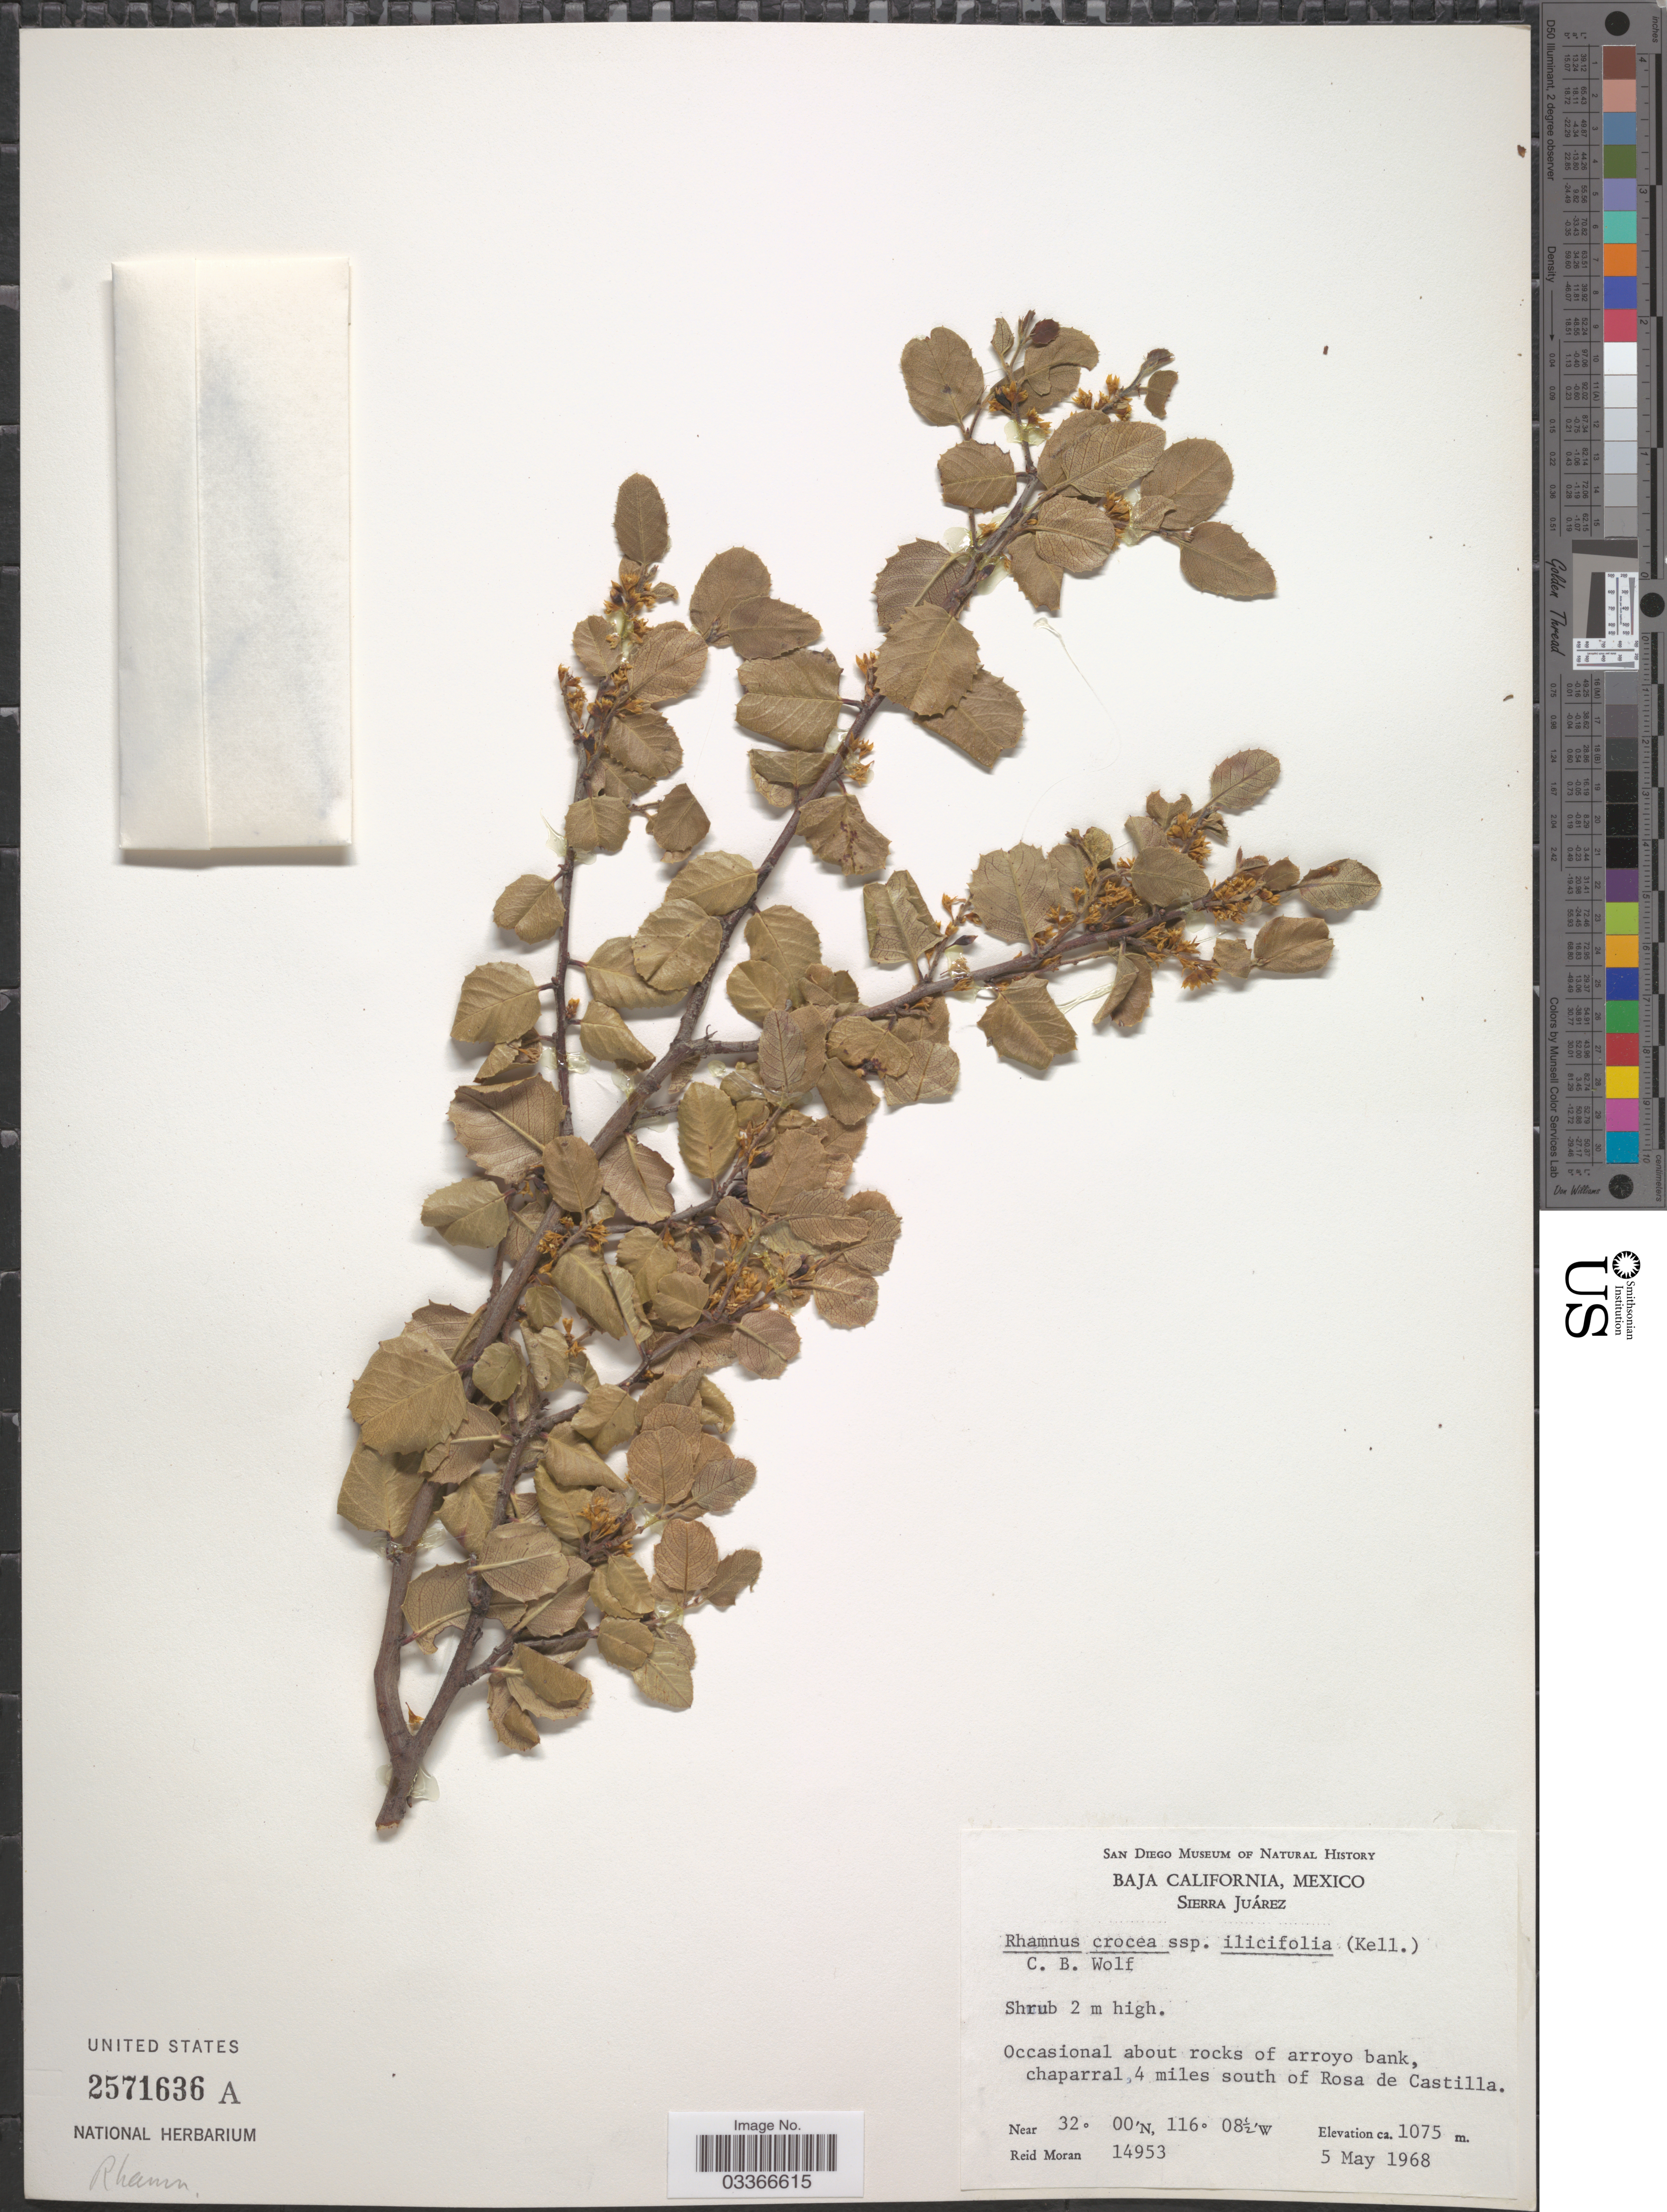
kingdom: Plantae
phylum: Tracheophyta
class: Magnoliopsida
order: Rosales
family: Rhamnaceae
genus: Rhamnus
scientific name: Rhamnus crocea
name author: Nutt.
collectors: R. V. Moran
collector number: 14953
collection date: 1968-05-05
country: Mexico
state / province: Baja California Norte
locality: Sierra Juárez. 4 miles south of Rosa de Castilla.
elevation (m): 1075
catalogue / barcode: US 2571636A